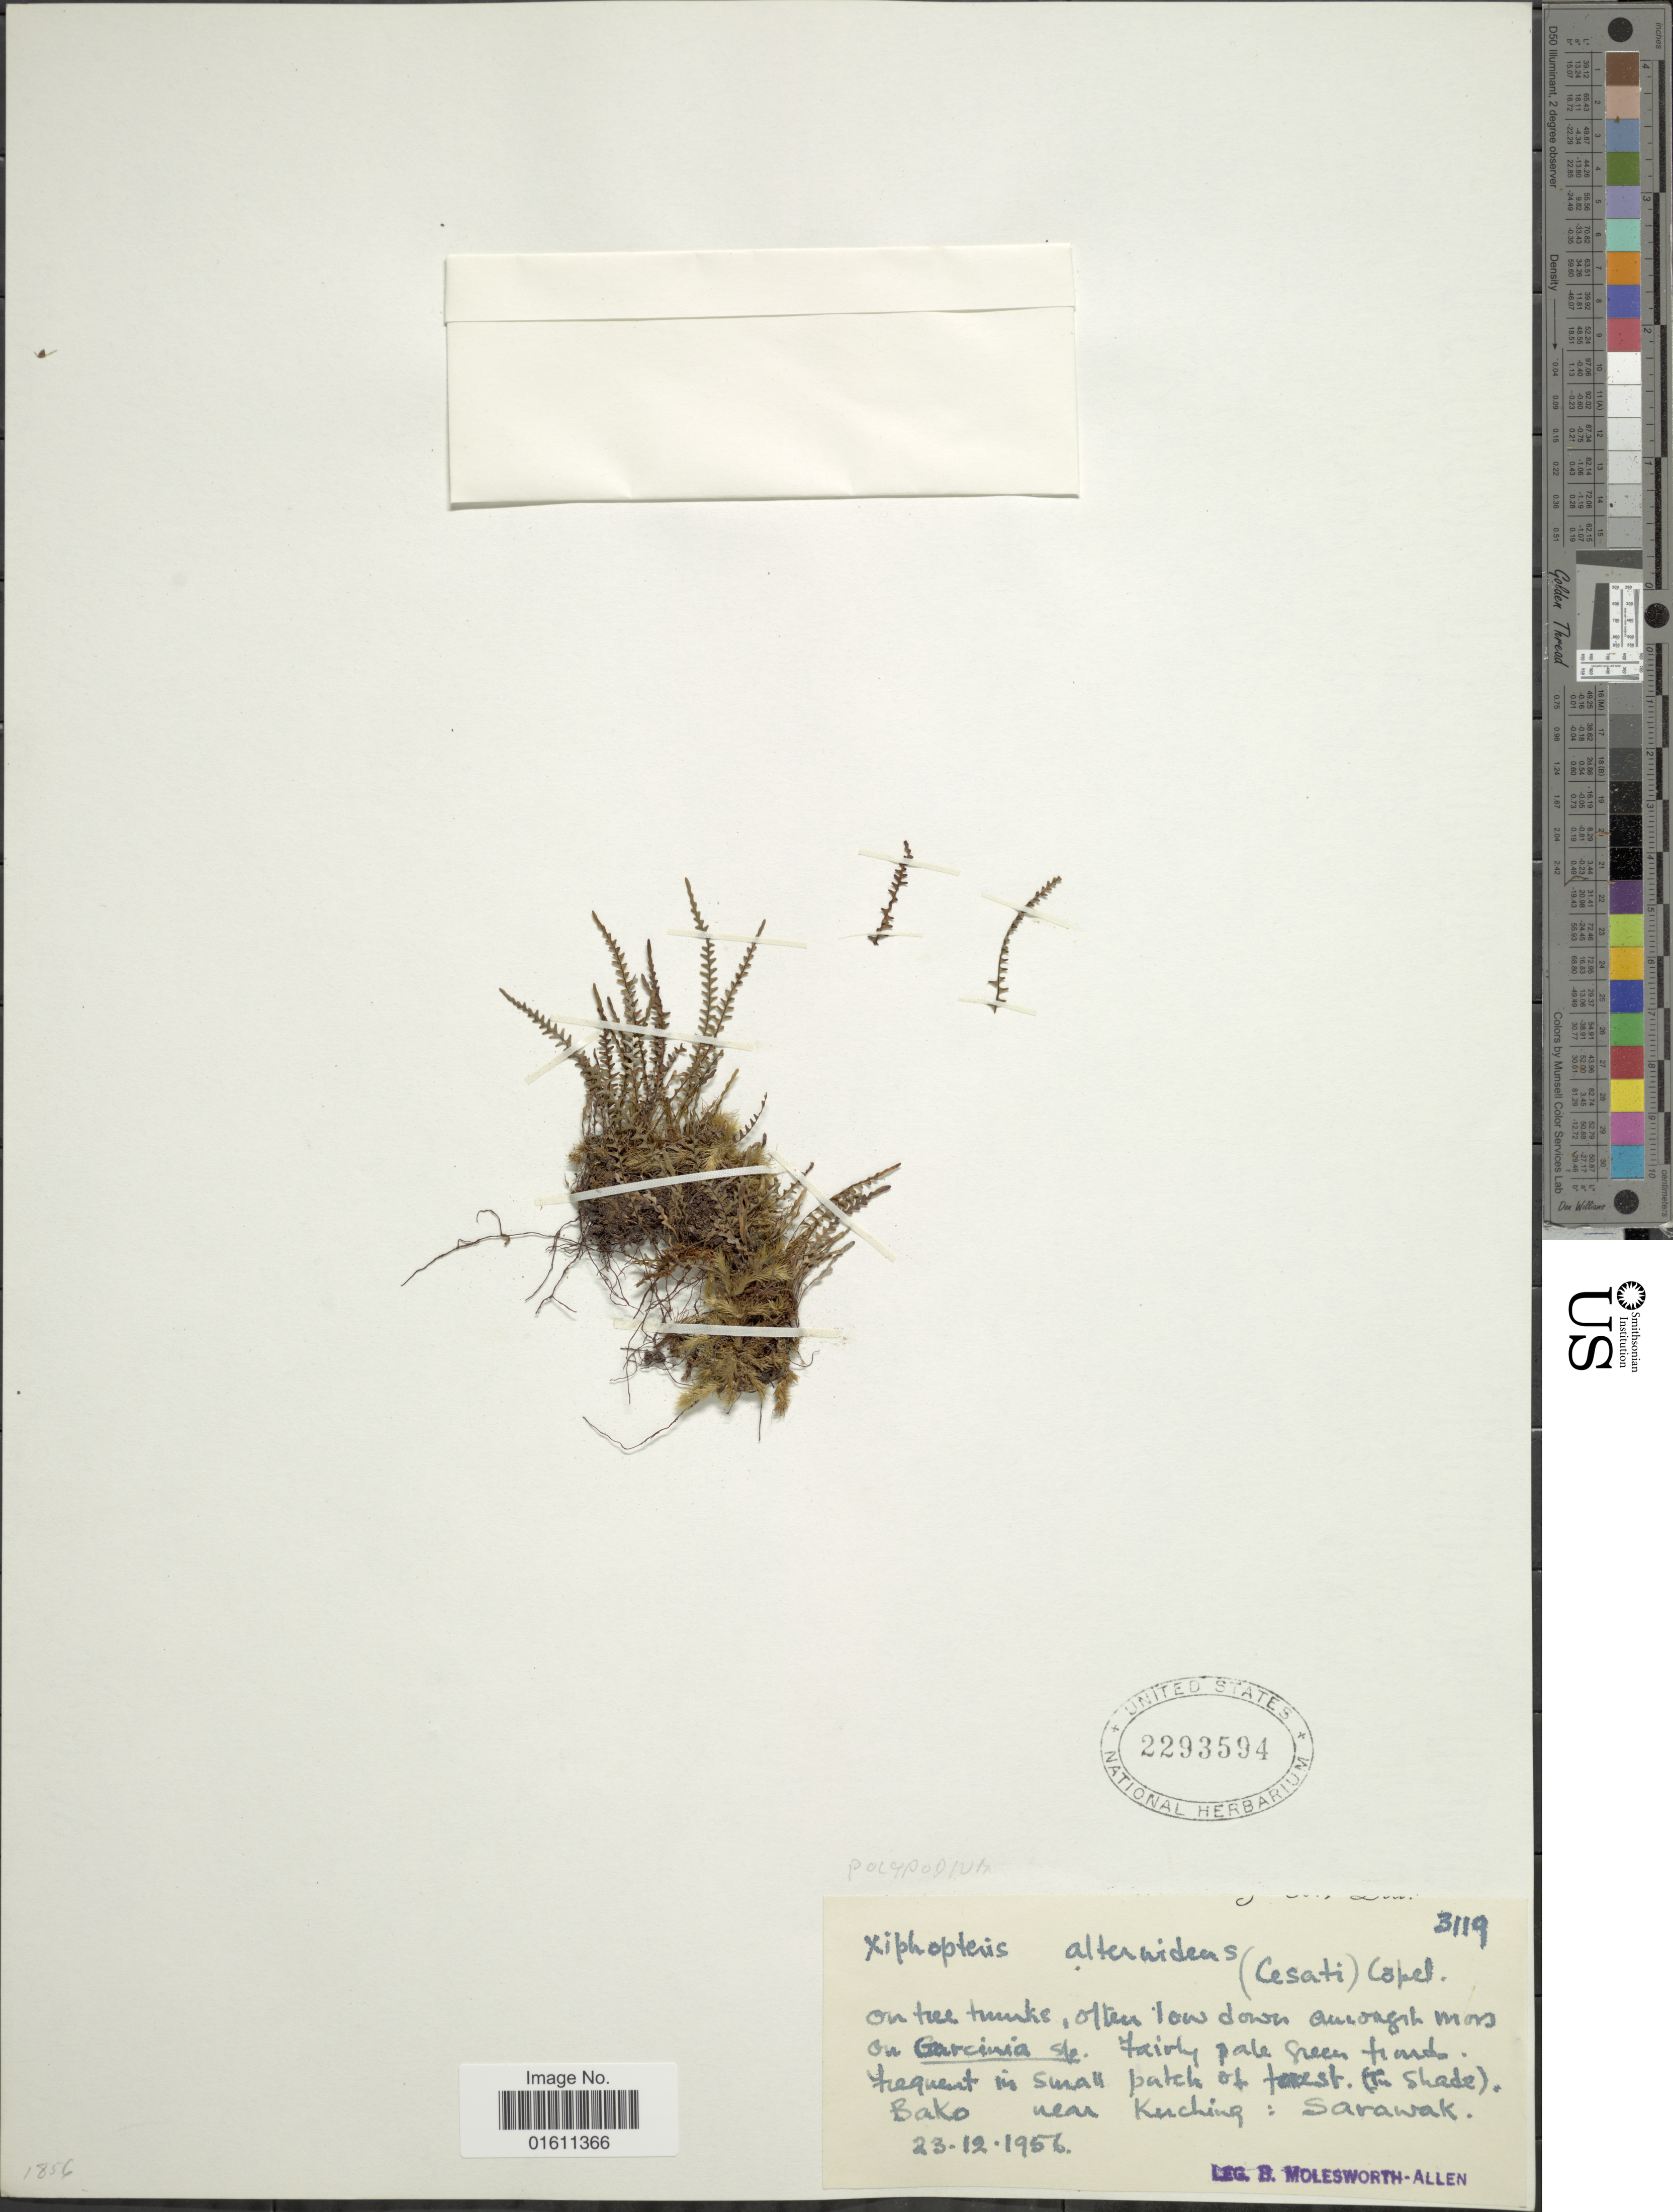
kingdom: Plantae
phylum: Tracheophyta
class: Polypodiopsida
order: Polypodiales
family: Polypodiaceae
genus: Xiphopterella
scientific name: Xiphopterella alternidens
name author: (Ces.) Parris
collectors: B. E. G. Molesworth-Allen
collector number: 3119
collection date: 1956-12-23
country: Malaysia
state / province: Sarawak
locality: Sarawak, Bako near Kuching.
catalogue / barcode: US 2293594